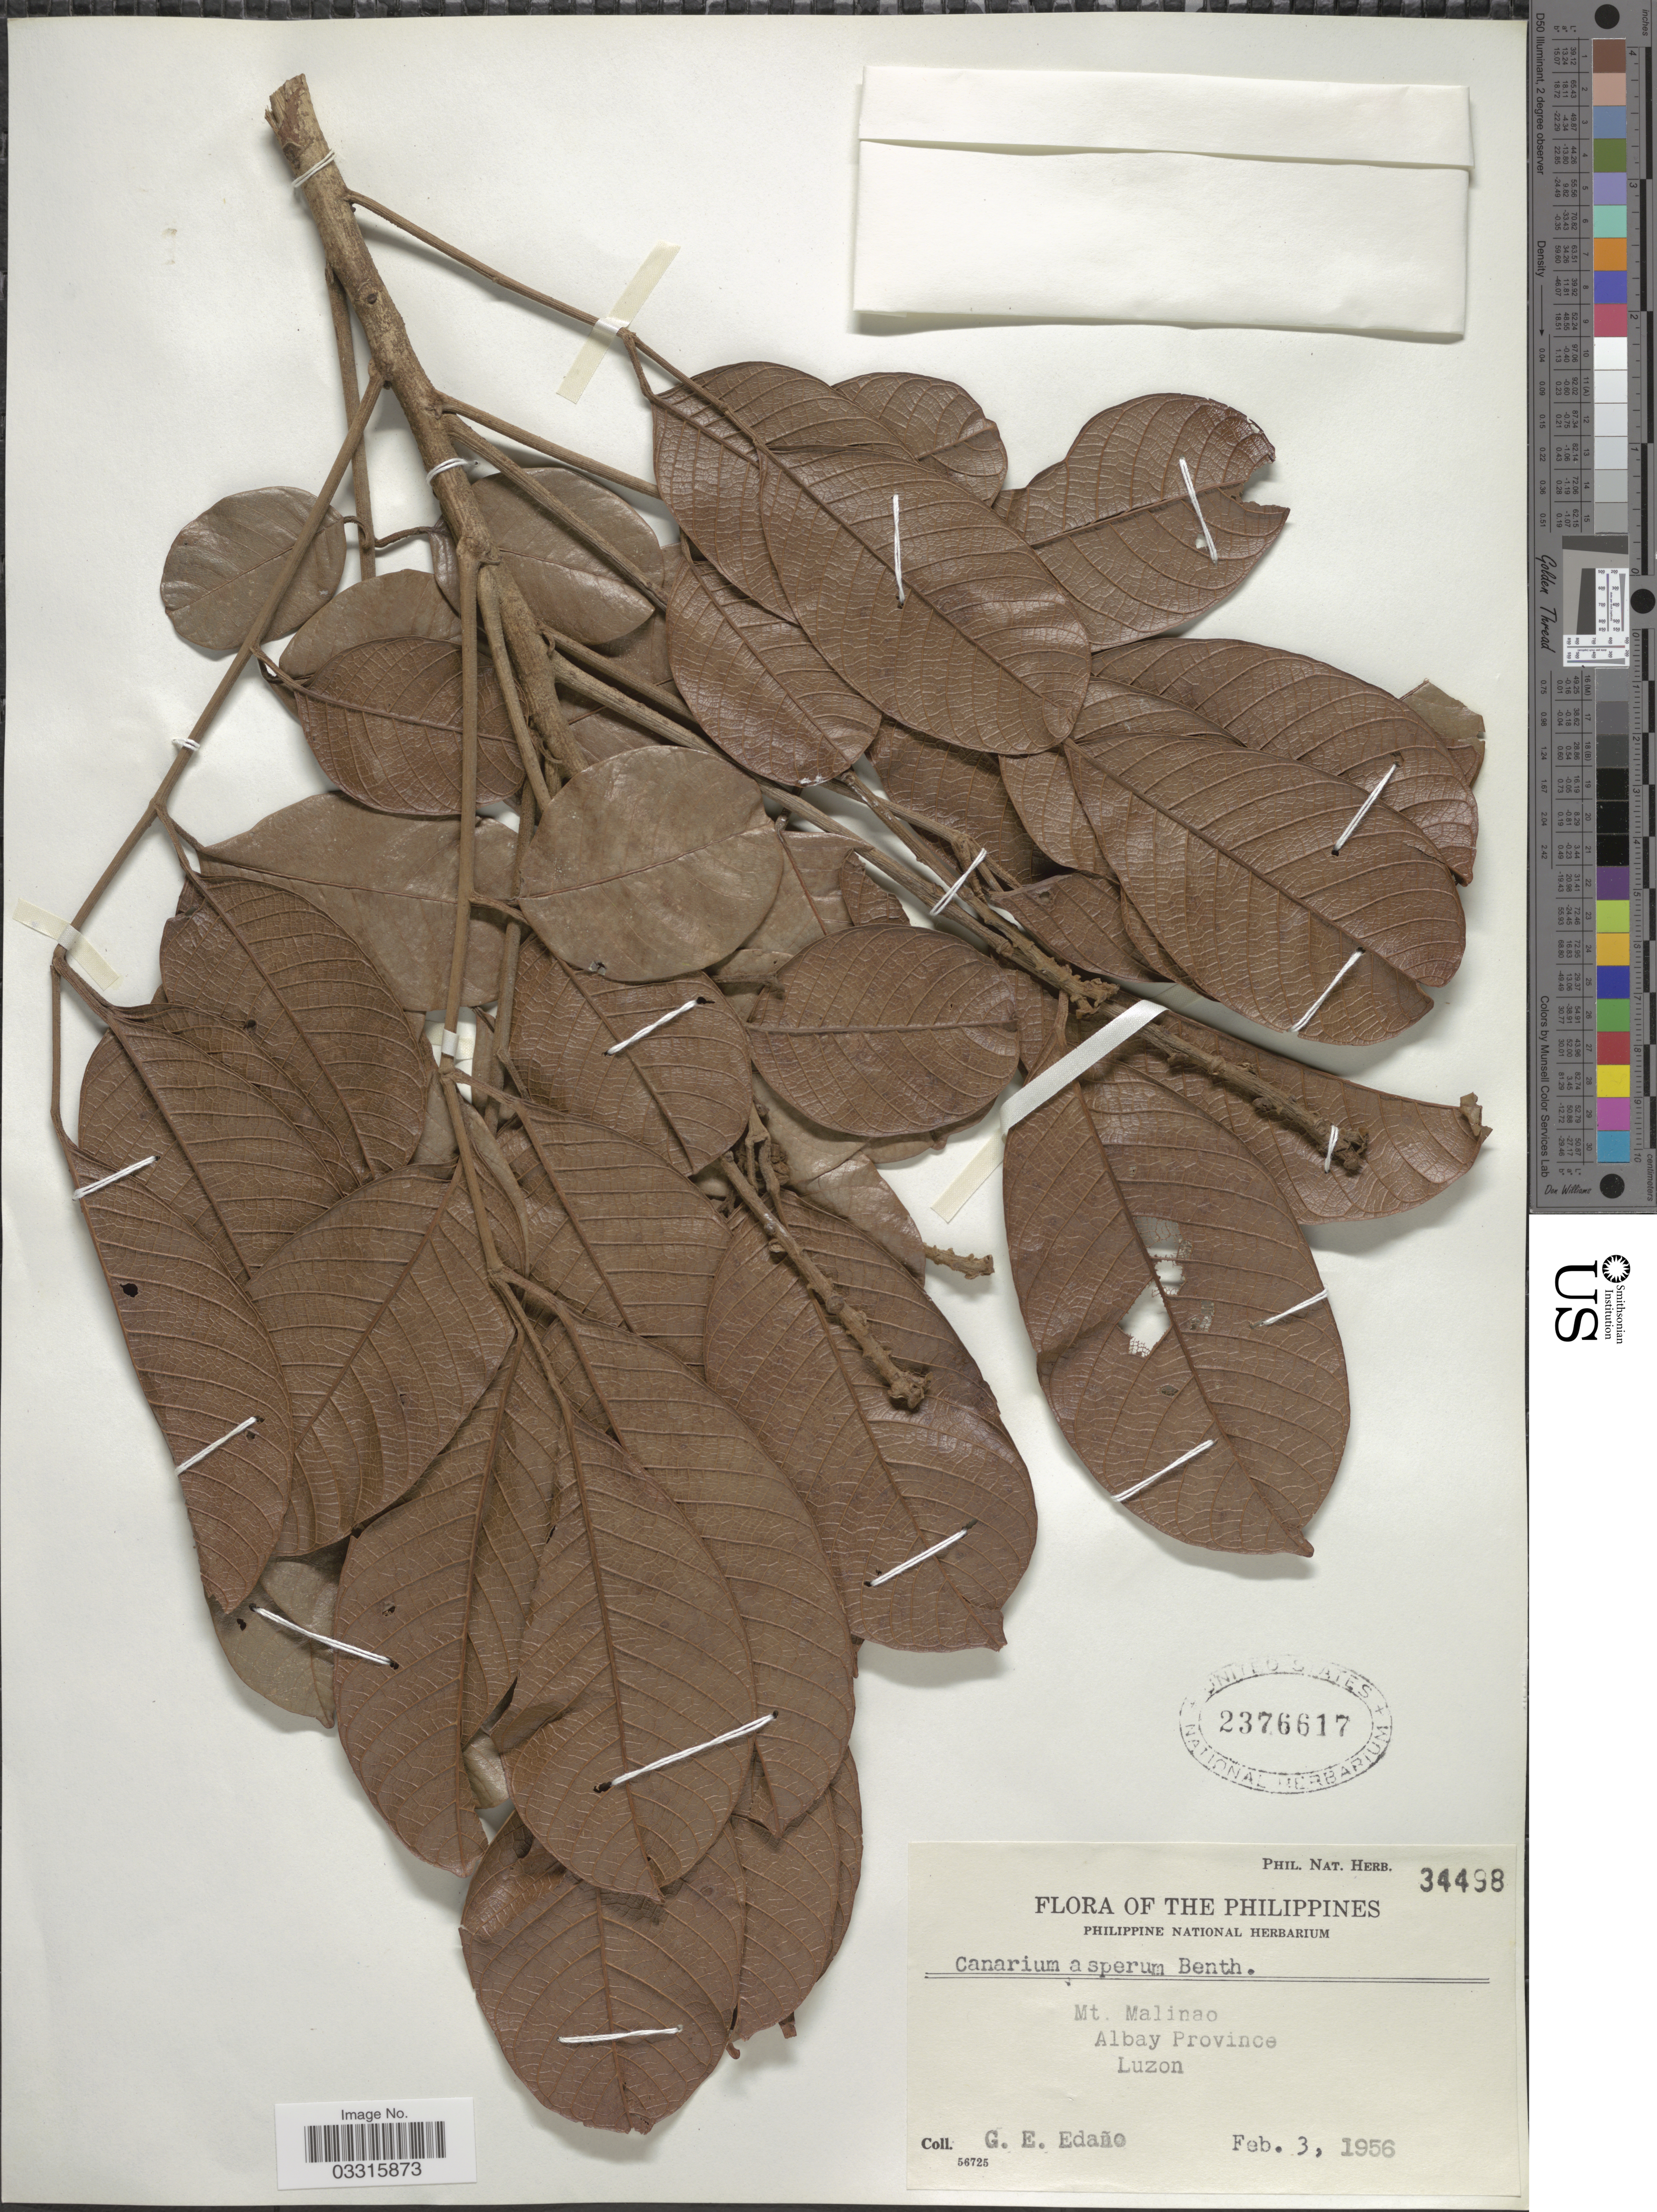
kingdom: Plantae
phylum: Tracheophyta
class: Magnoliopsida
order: Sapindales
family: Burseraceae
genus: Canarium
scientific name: Canarium asperum subsp. asperum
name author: Benth.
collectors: G. E. Edaño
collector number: Phil. Nat. Herb. 34498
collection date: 1956-02-03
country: Philippines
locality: Mt. Malinao. Albay Province. Luzon.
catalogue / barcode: US 2376617